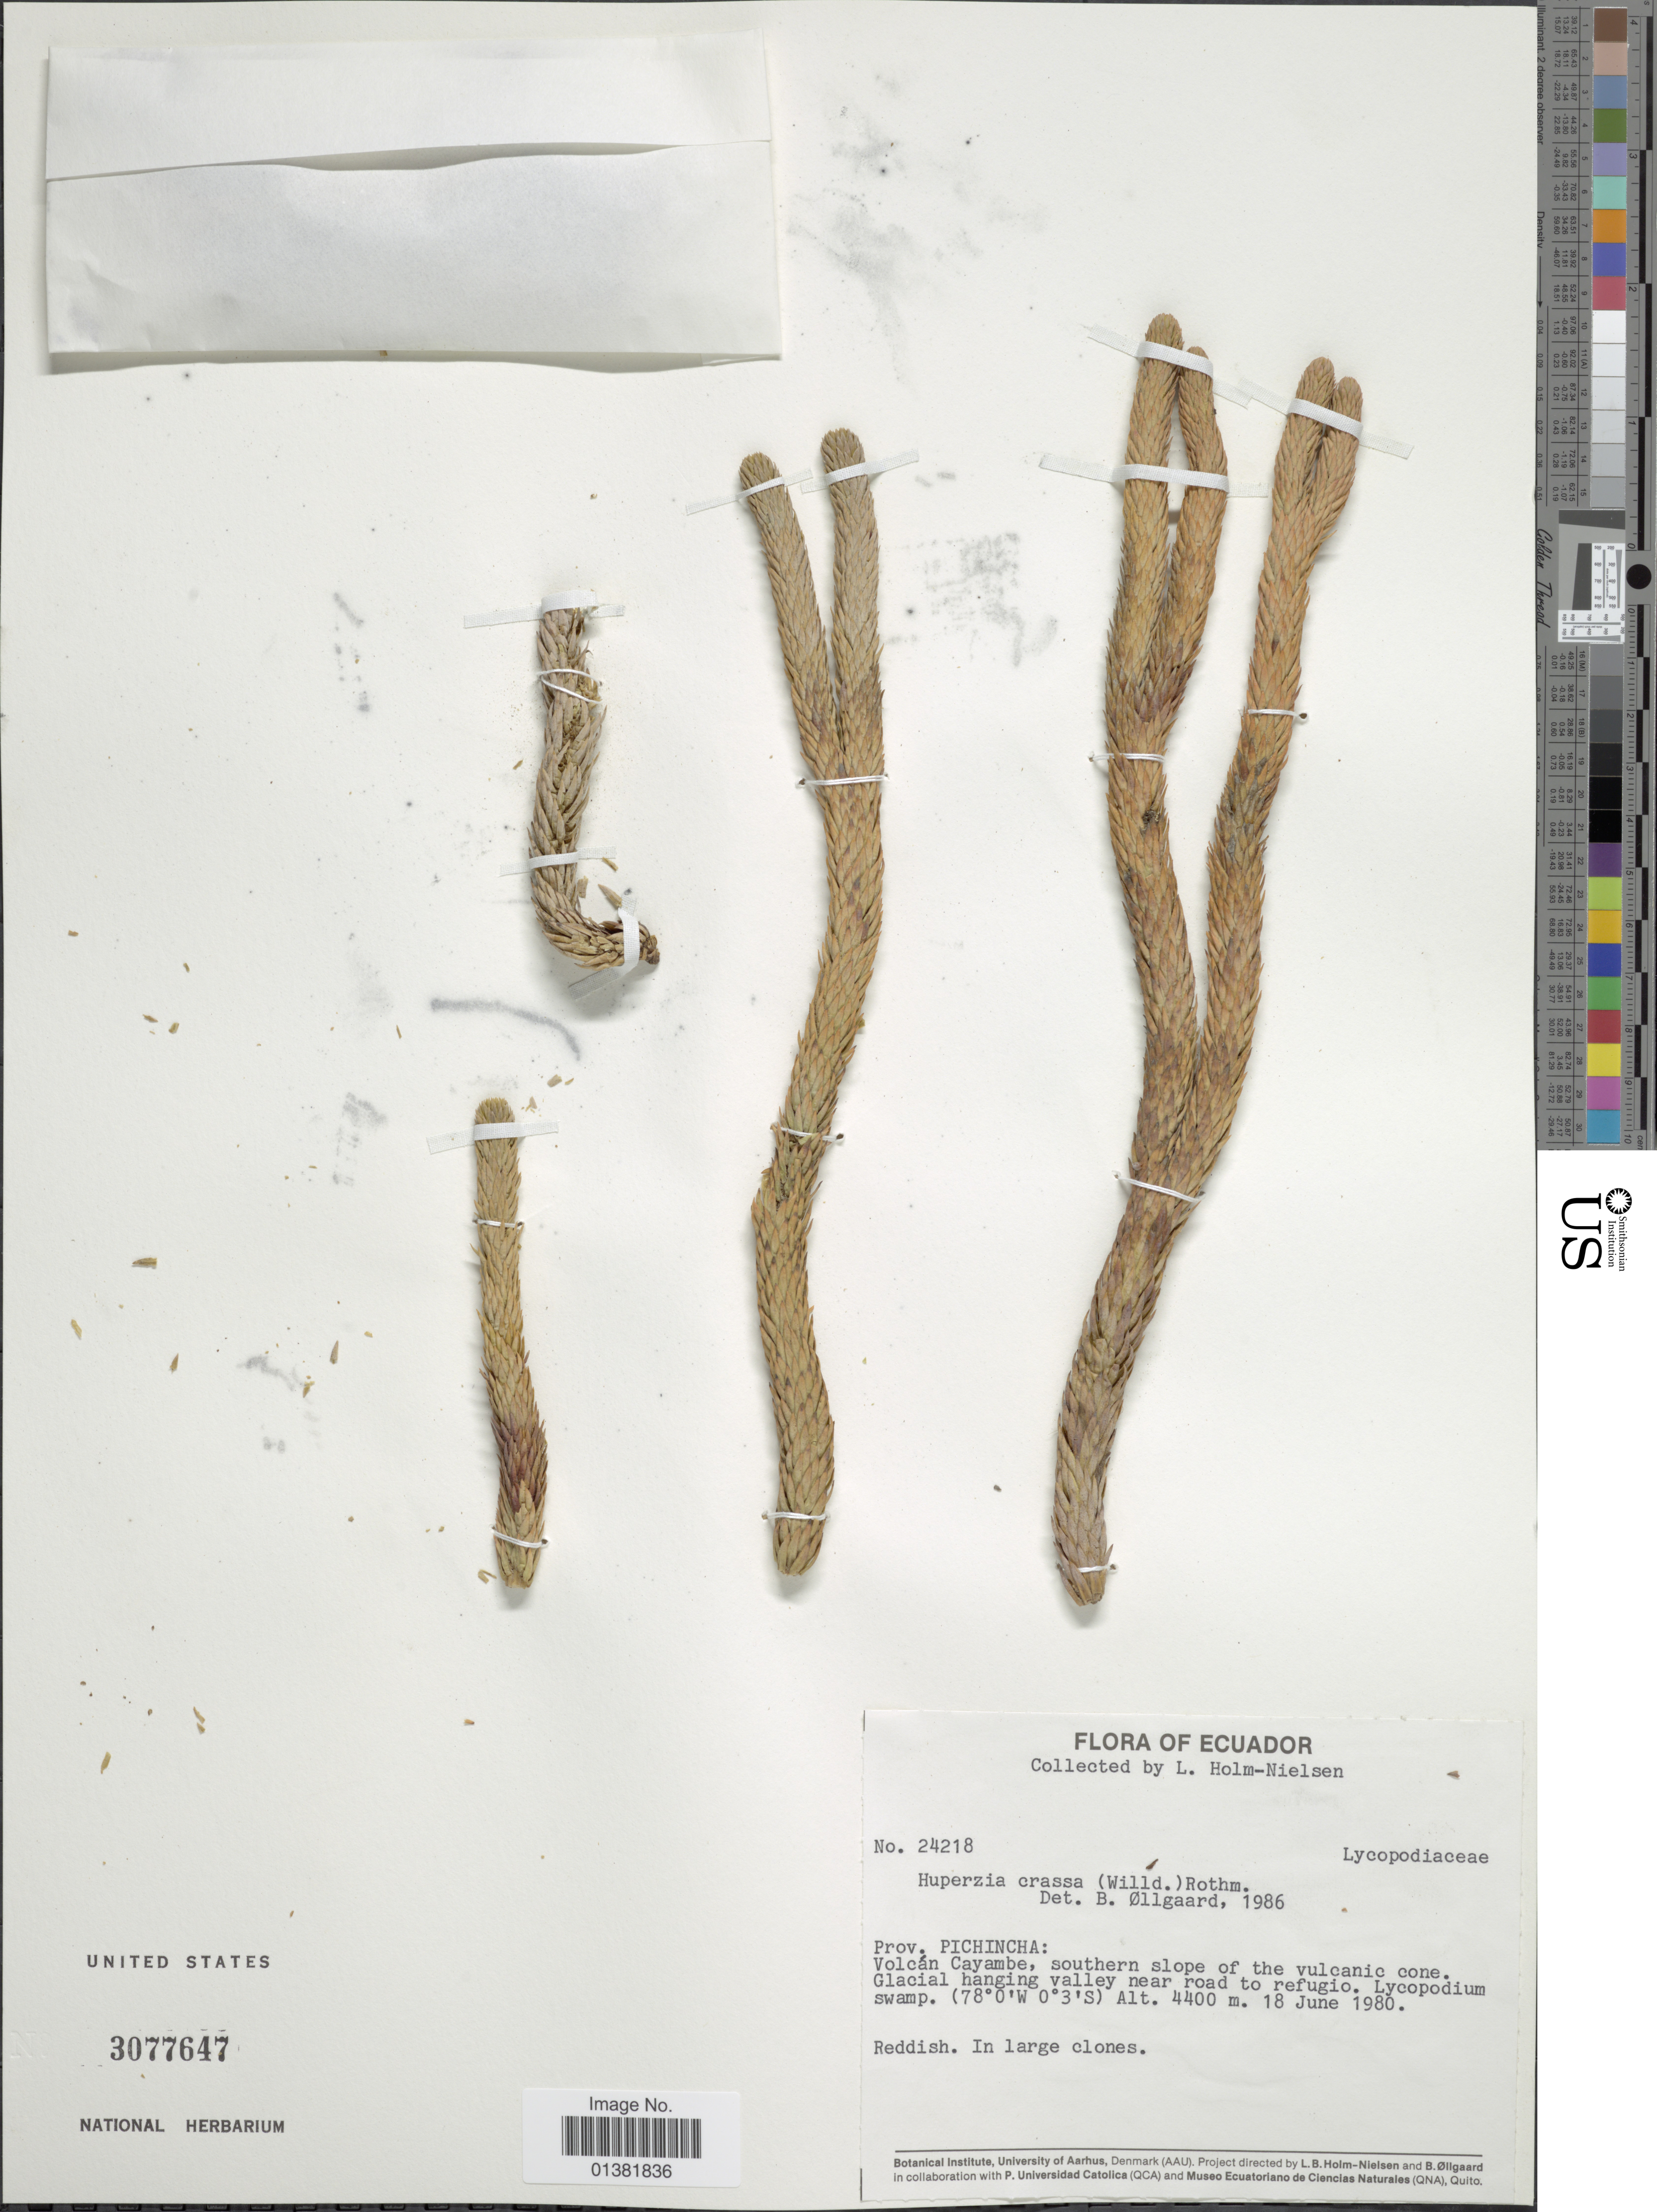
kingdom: Plantae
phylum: Tracheophyta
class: Lycopodiopsida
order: Lycopodiales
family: Lycopodiaceae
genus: Phlegmariurus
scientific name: Phlegmariurus crassus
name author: (Humb. & Bonpl. ex Willd.) B. Øllg.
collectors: L. B. Holm-Nielsen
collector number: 24218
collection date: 1980-06-18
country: Ecuador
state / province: Pichincha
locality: Volcán Cayambe, southern slope of the vulcanic cone. Glacial hanging valley near road to rerfugio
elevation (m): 4400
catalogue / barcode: US 3077647